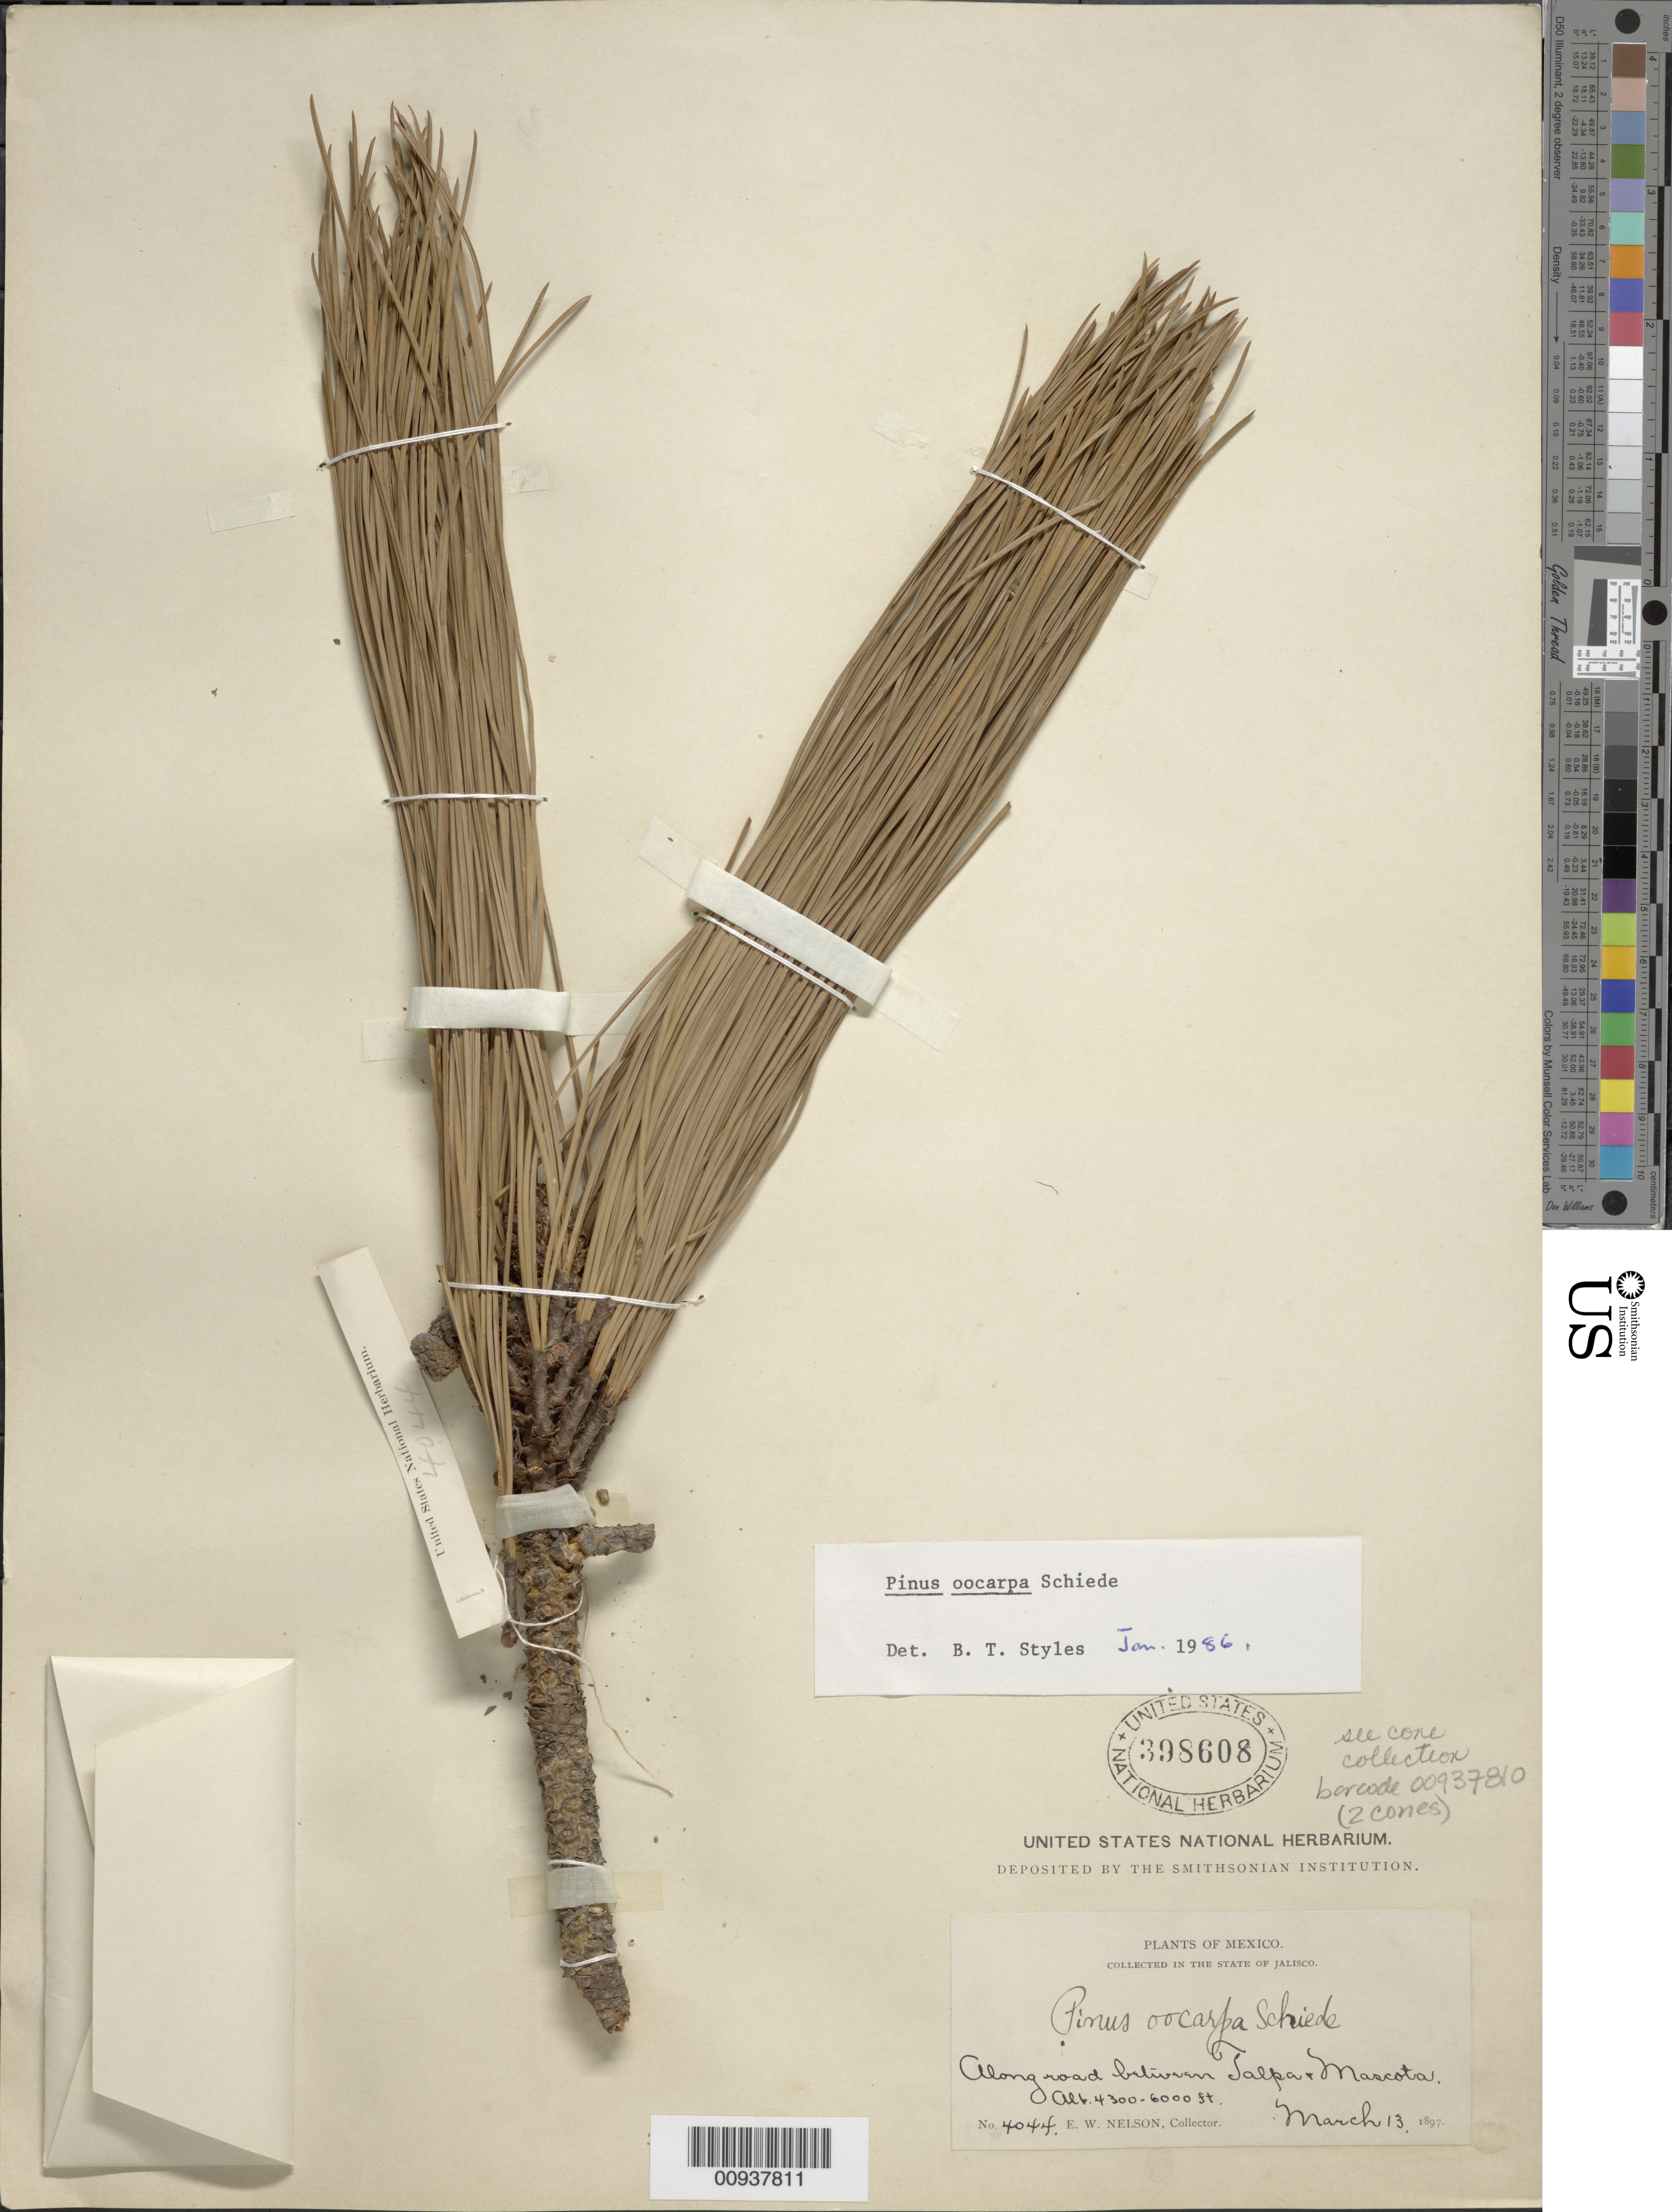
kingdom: Plantae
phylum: Tracheophyta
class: Pinopsida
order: Pinales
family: Pinaceae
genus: Pinus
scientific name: Pinus oocarpa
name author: Schiede ex Schltdl.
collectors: E. W. Nelson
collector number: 4044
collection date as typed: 13 Mar 1897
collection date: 1897-03-13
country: Mexico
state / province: Jalisco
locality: Along road between Talpa and Mascota.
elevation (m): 1311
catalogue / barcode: US 398608